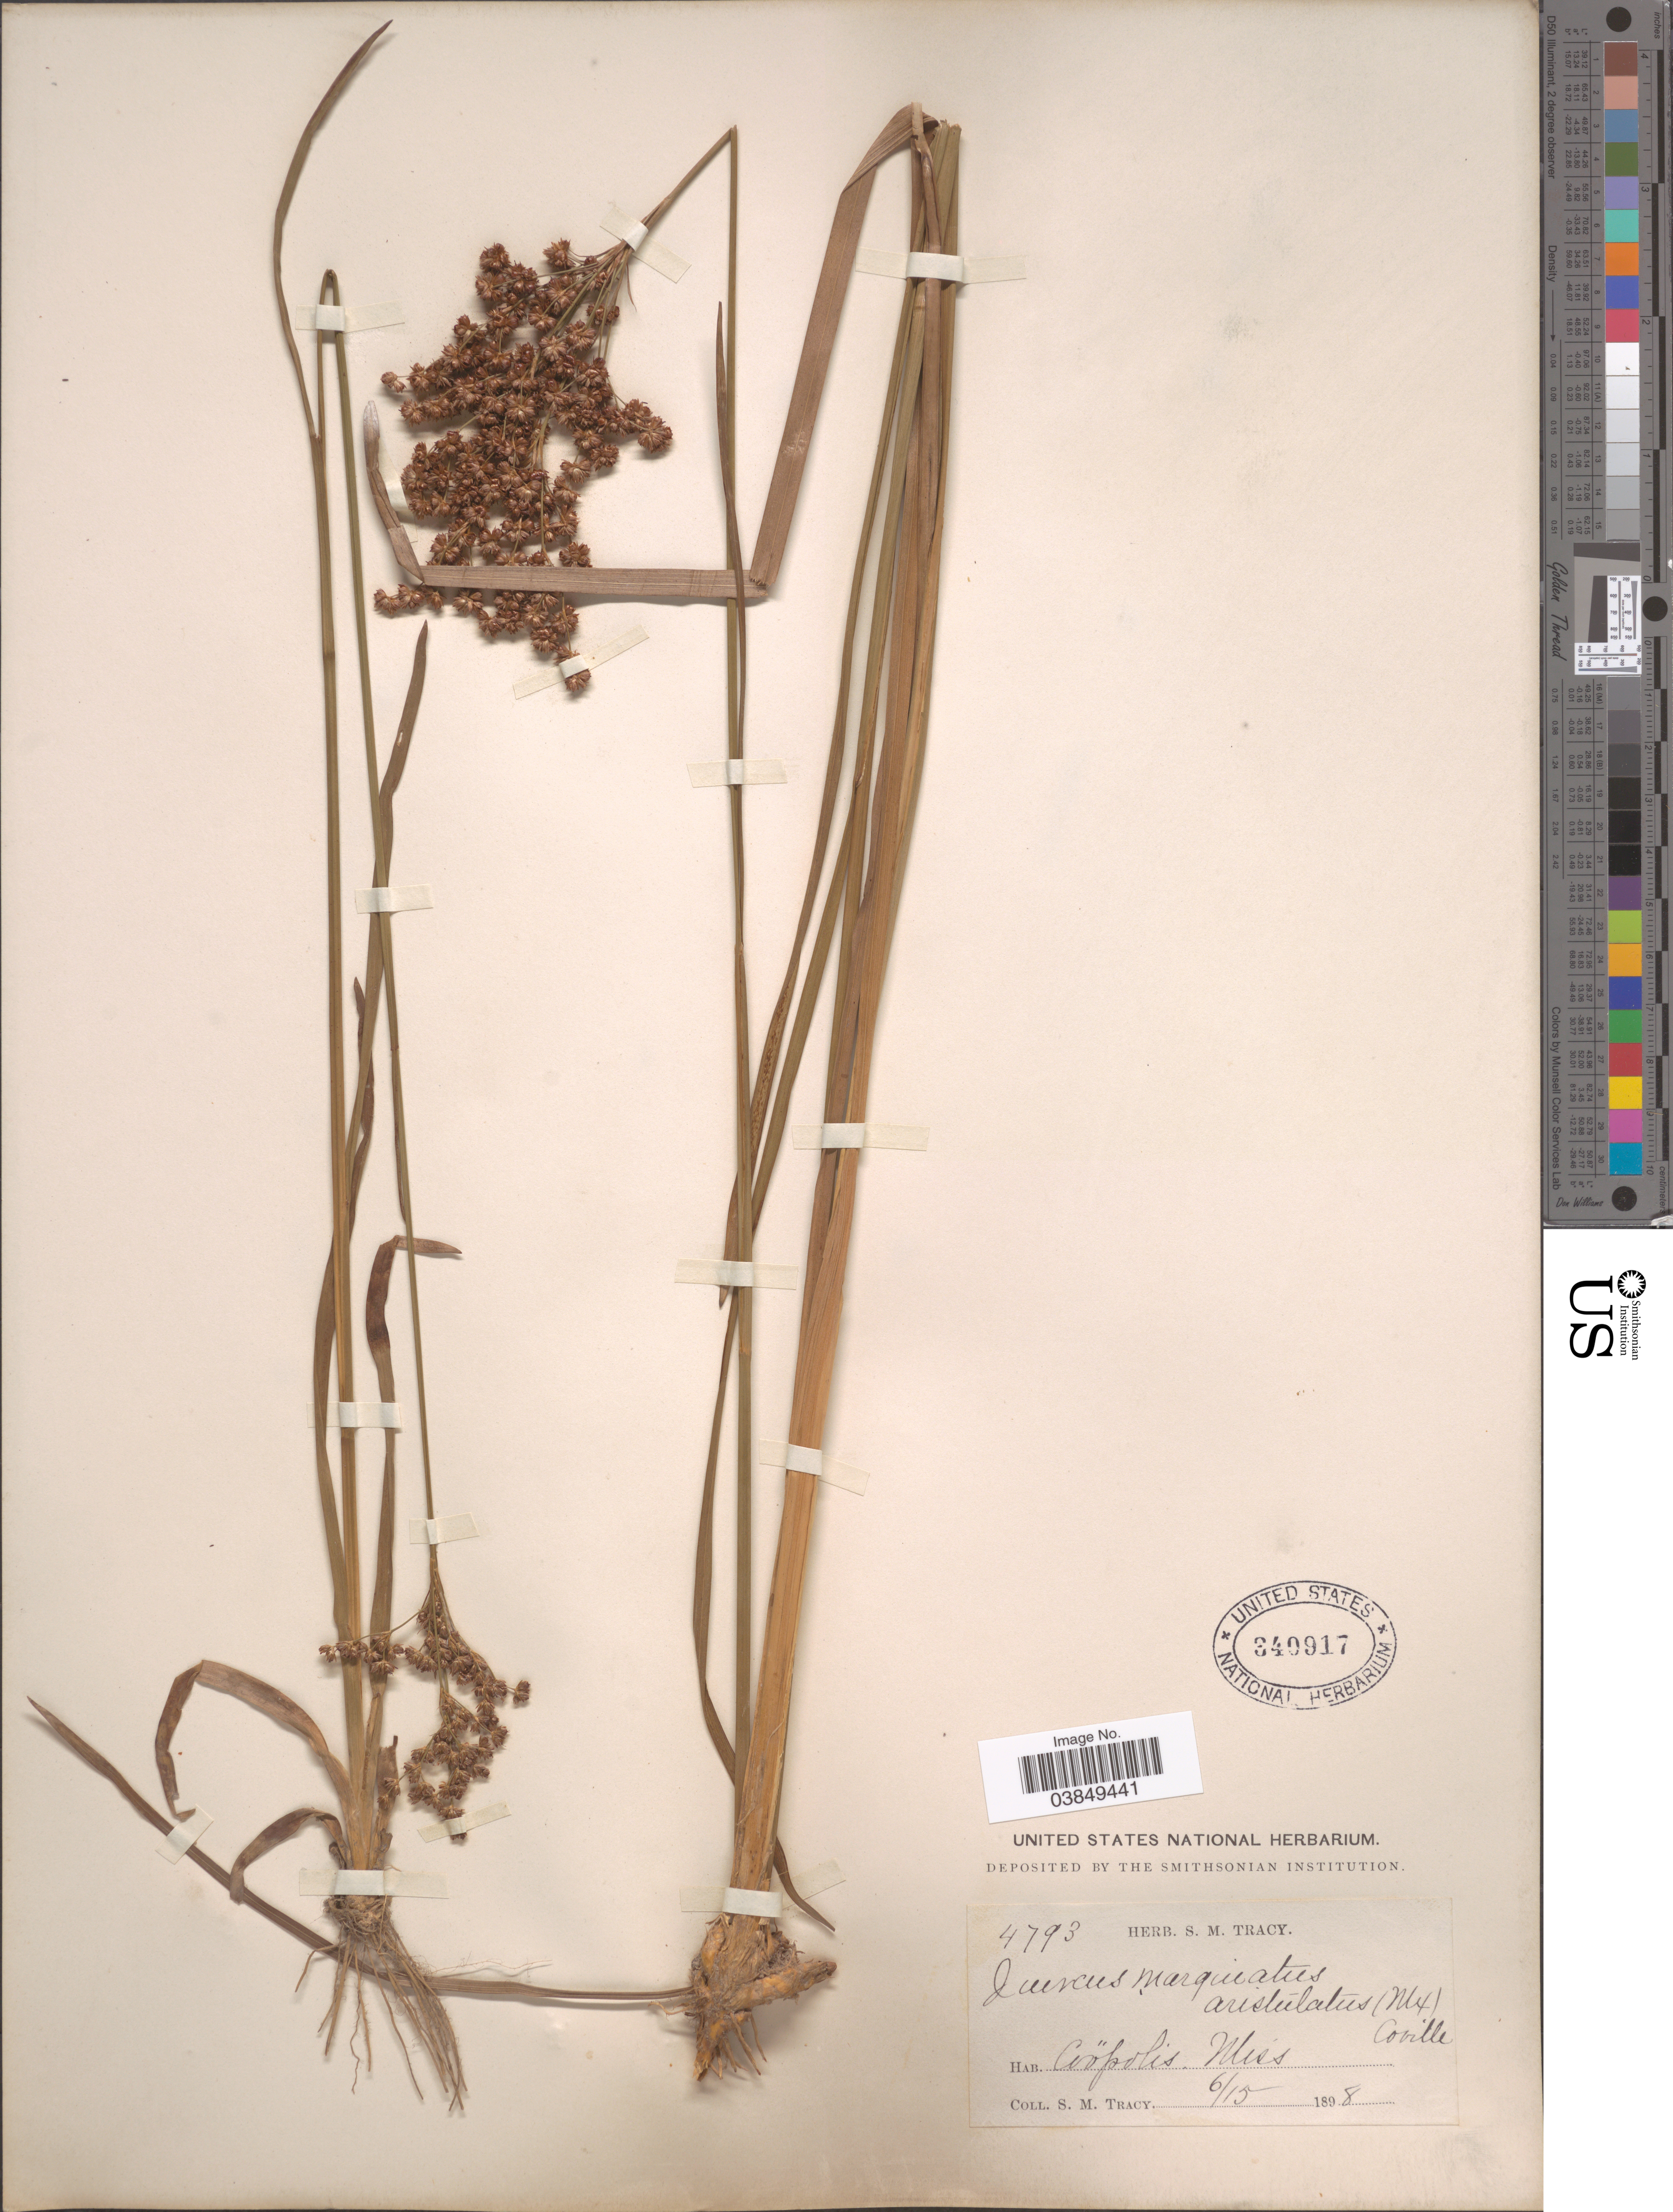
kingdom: Plantae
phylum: Tracheophyta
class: Liliopsida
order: Poales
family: Juncaceae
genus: Juncus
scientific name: Juncus aristulatus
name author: Michx.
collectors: S. M. Tracy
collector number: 4793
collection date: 1898-06-15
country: United States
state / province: Mississippi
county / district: Harrison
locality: Coopolis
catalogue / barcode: US 340917